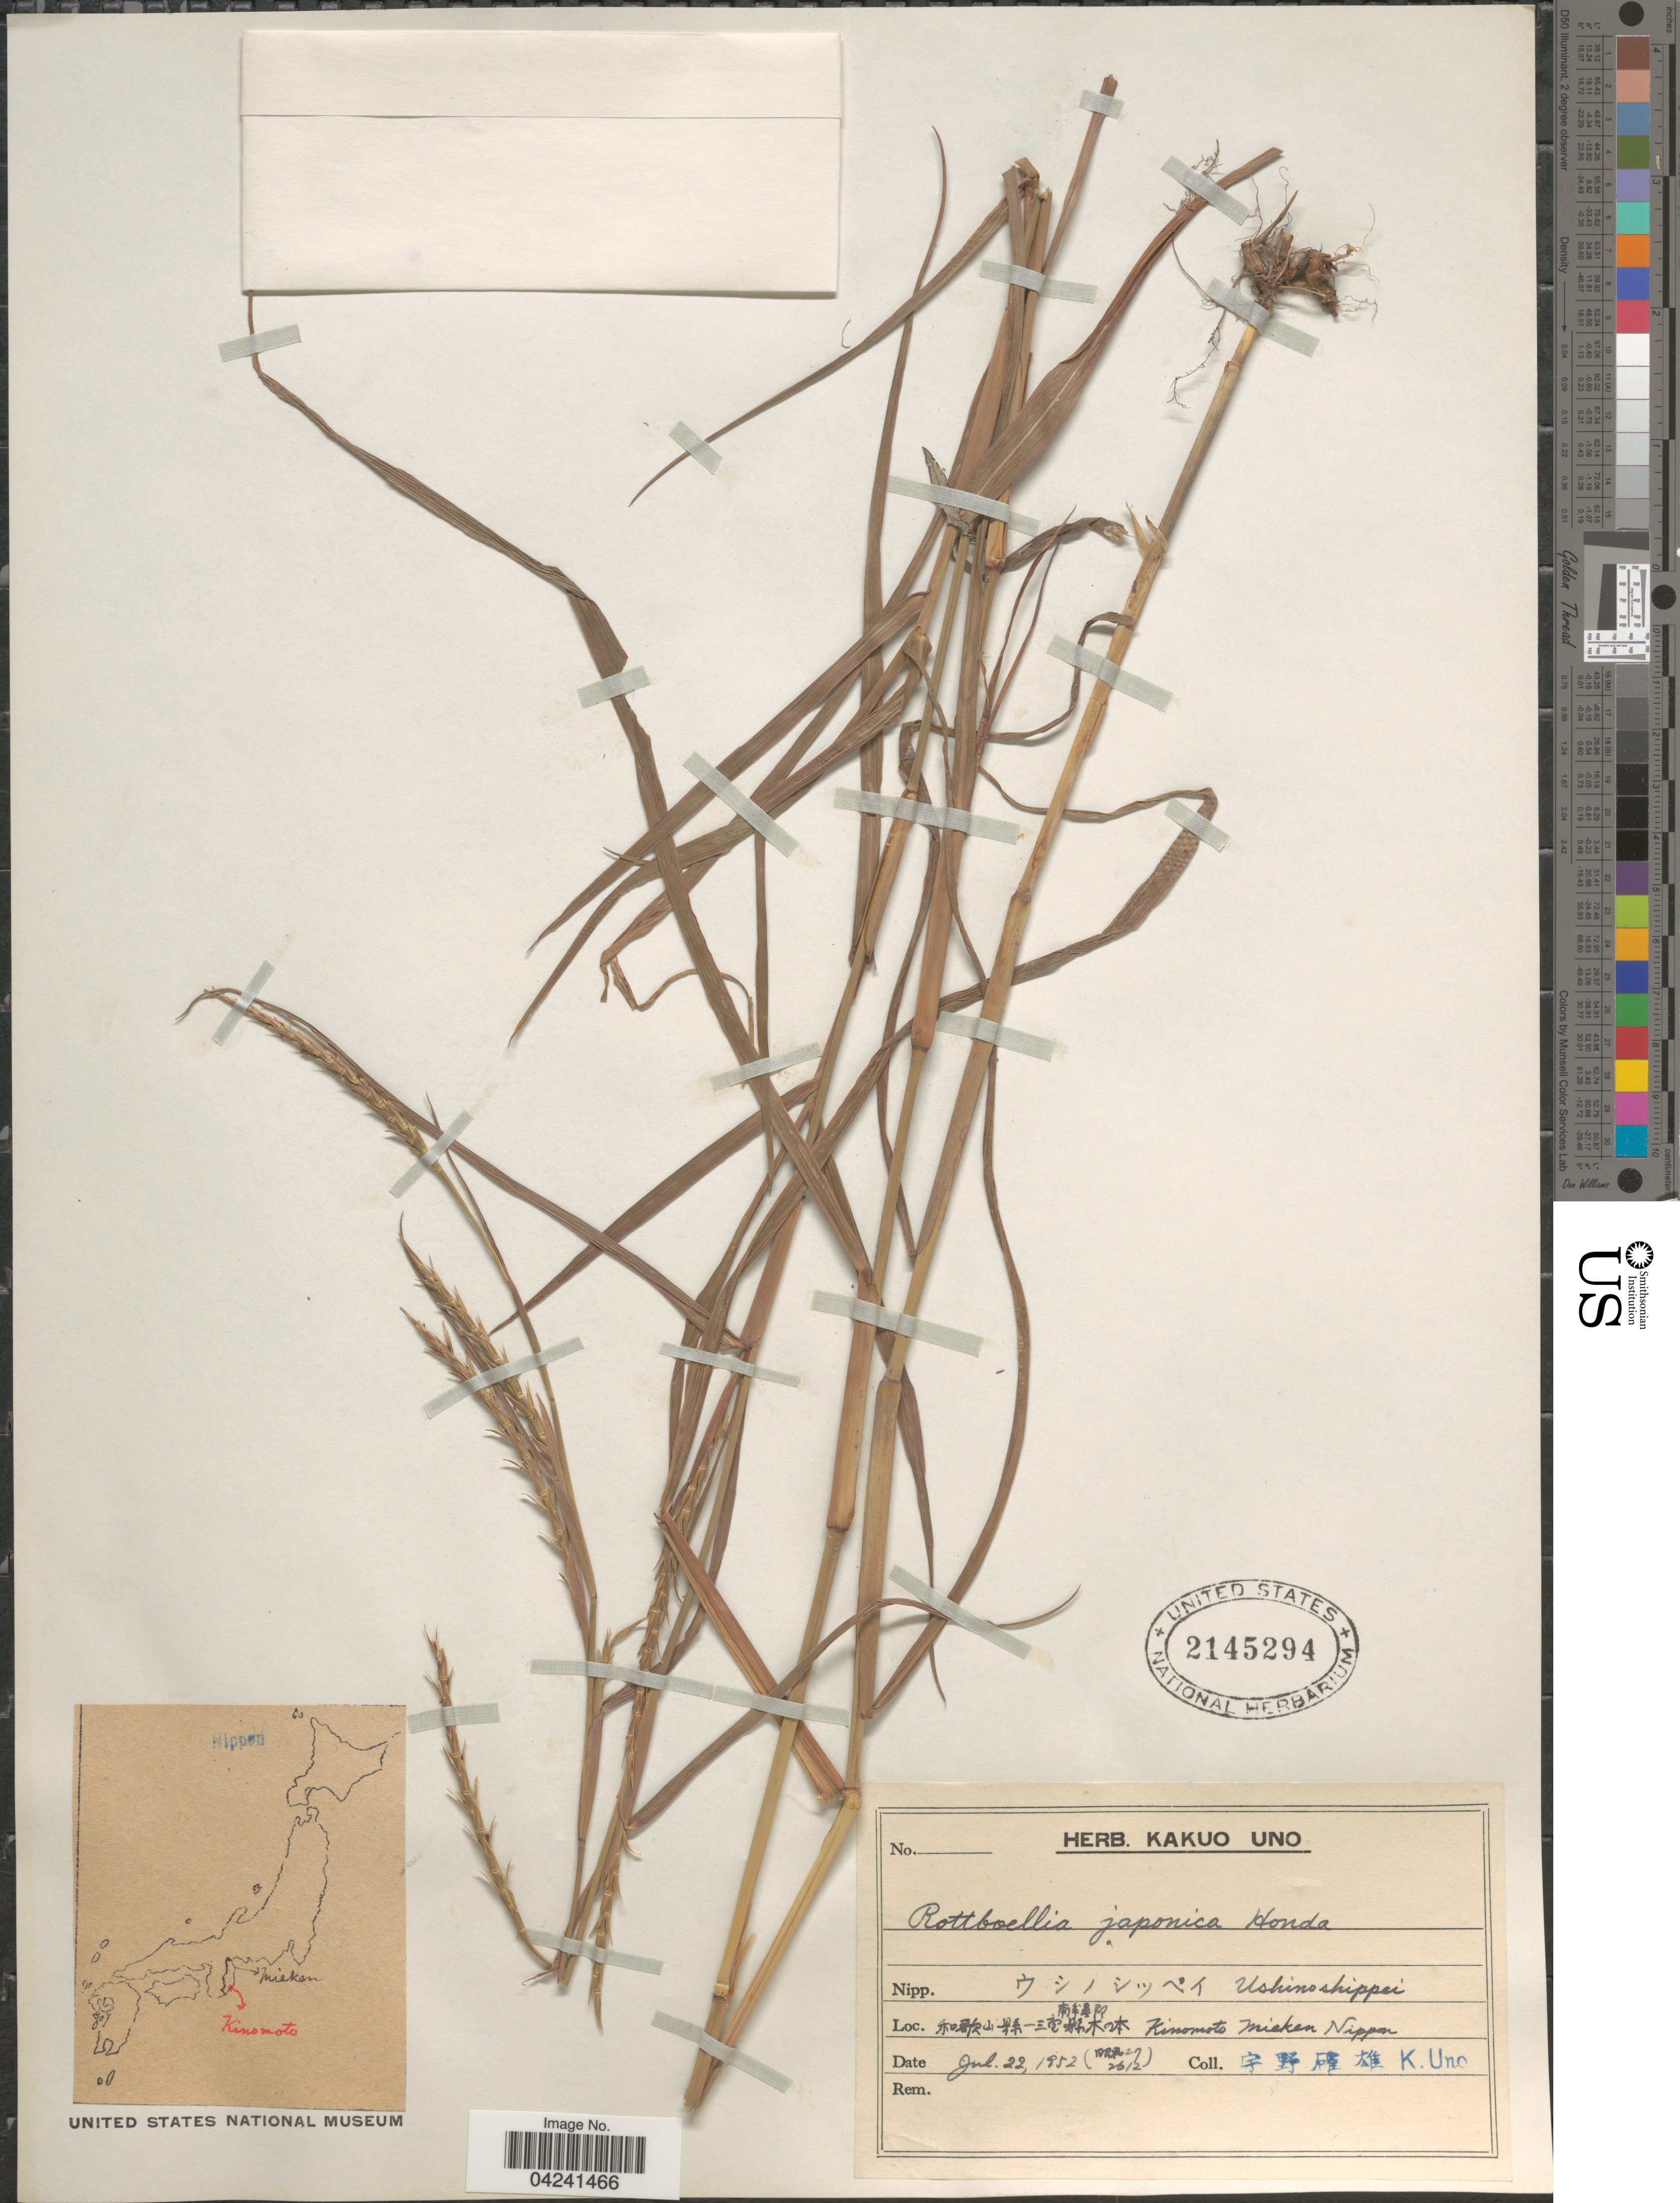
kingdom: Plantae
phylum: Tracheophyta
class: Liliopsida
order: Poales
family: Poaceae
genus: Hemarthria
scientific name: Hemarthria compressa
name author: (L.) R. Br.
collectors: K. Uno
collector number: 2612?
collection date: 1952-07-22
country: Japan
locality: Kinomoto Mieken Nippon.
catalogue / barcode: US 2145294